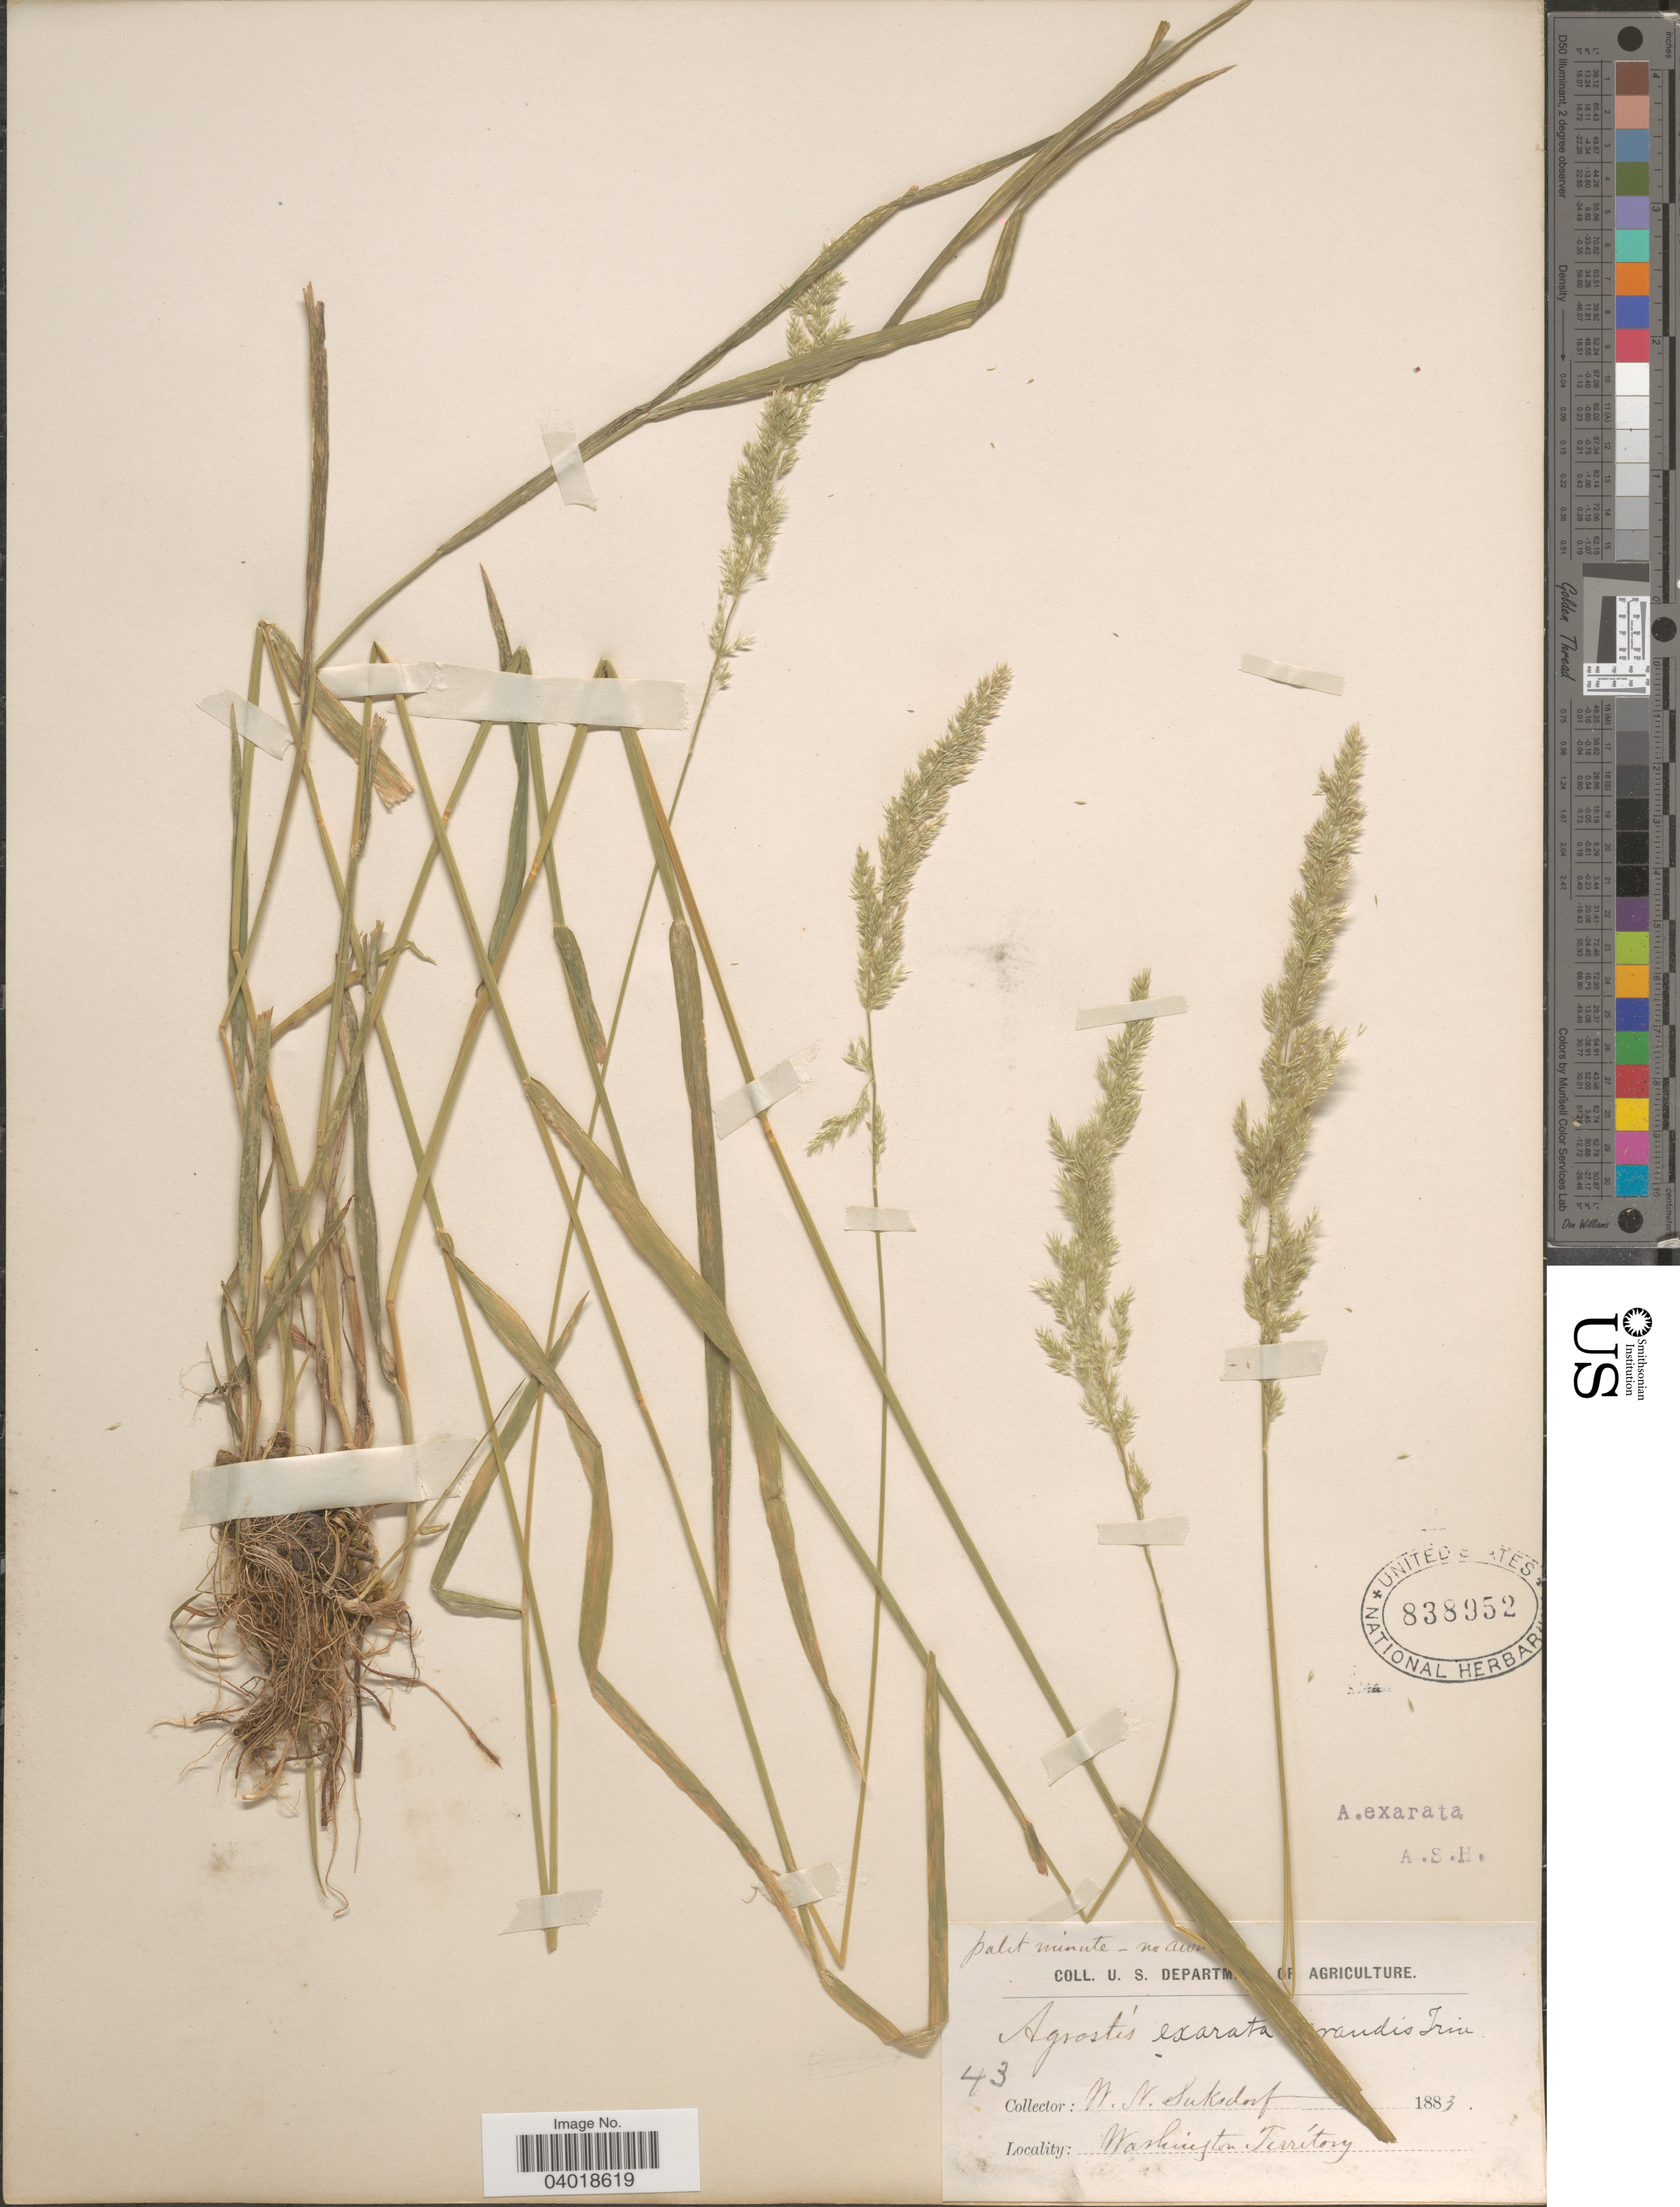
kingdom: Plantae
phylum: Tracheophyta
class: Liliopsida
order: Poales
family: Poaceae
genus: Agrostis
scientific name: Agrostis exarata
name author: Trin.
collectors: W. N. Suksdorf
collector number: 43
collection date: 1883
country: United States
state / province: Washington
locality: Washington Territory.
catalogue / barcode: US 838952